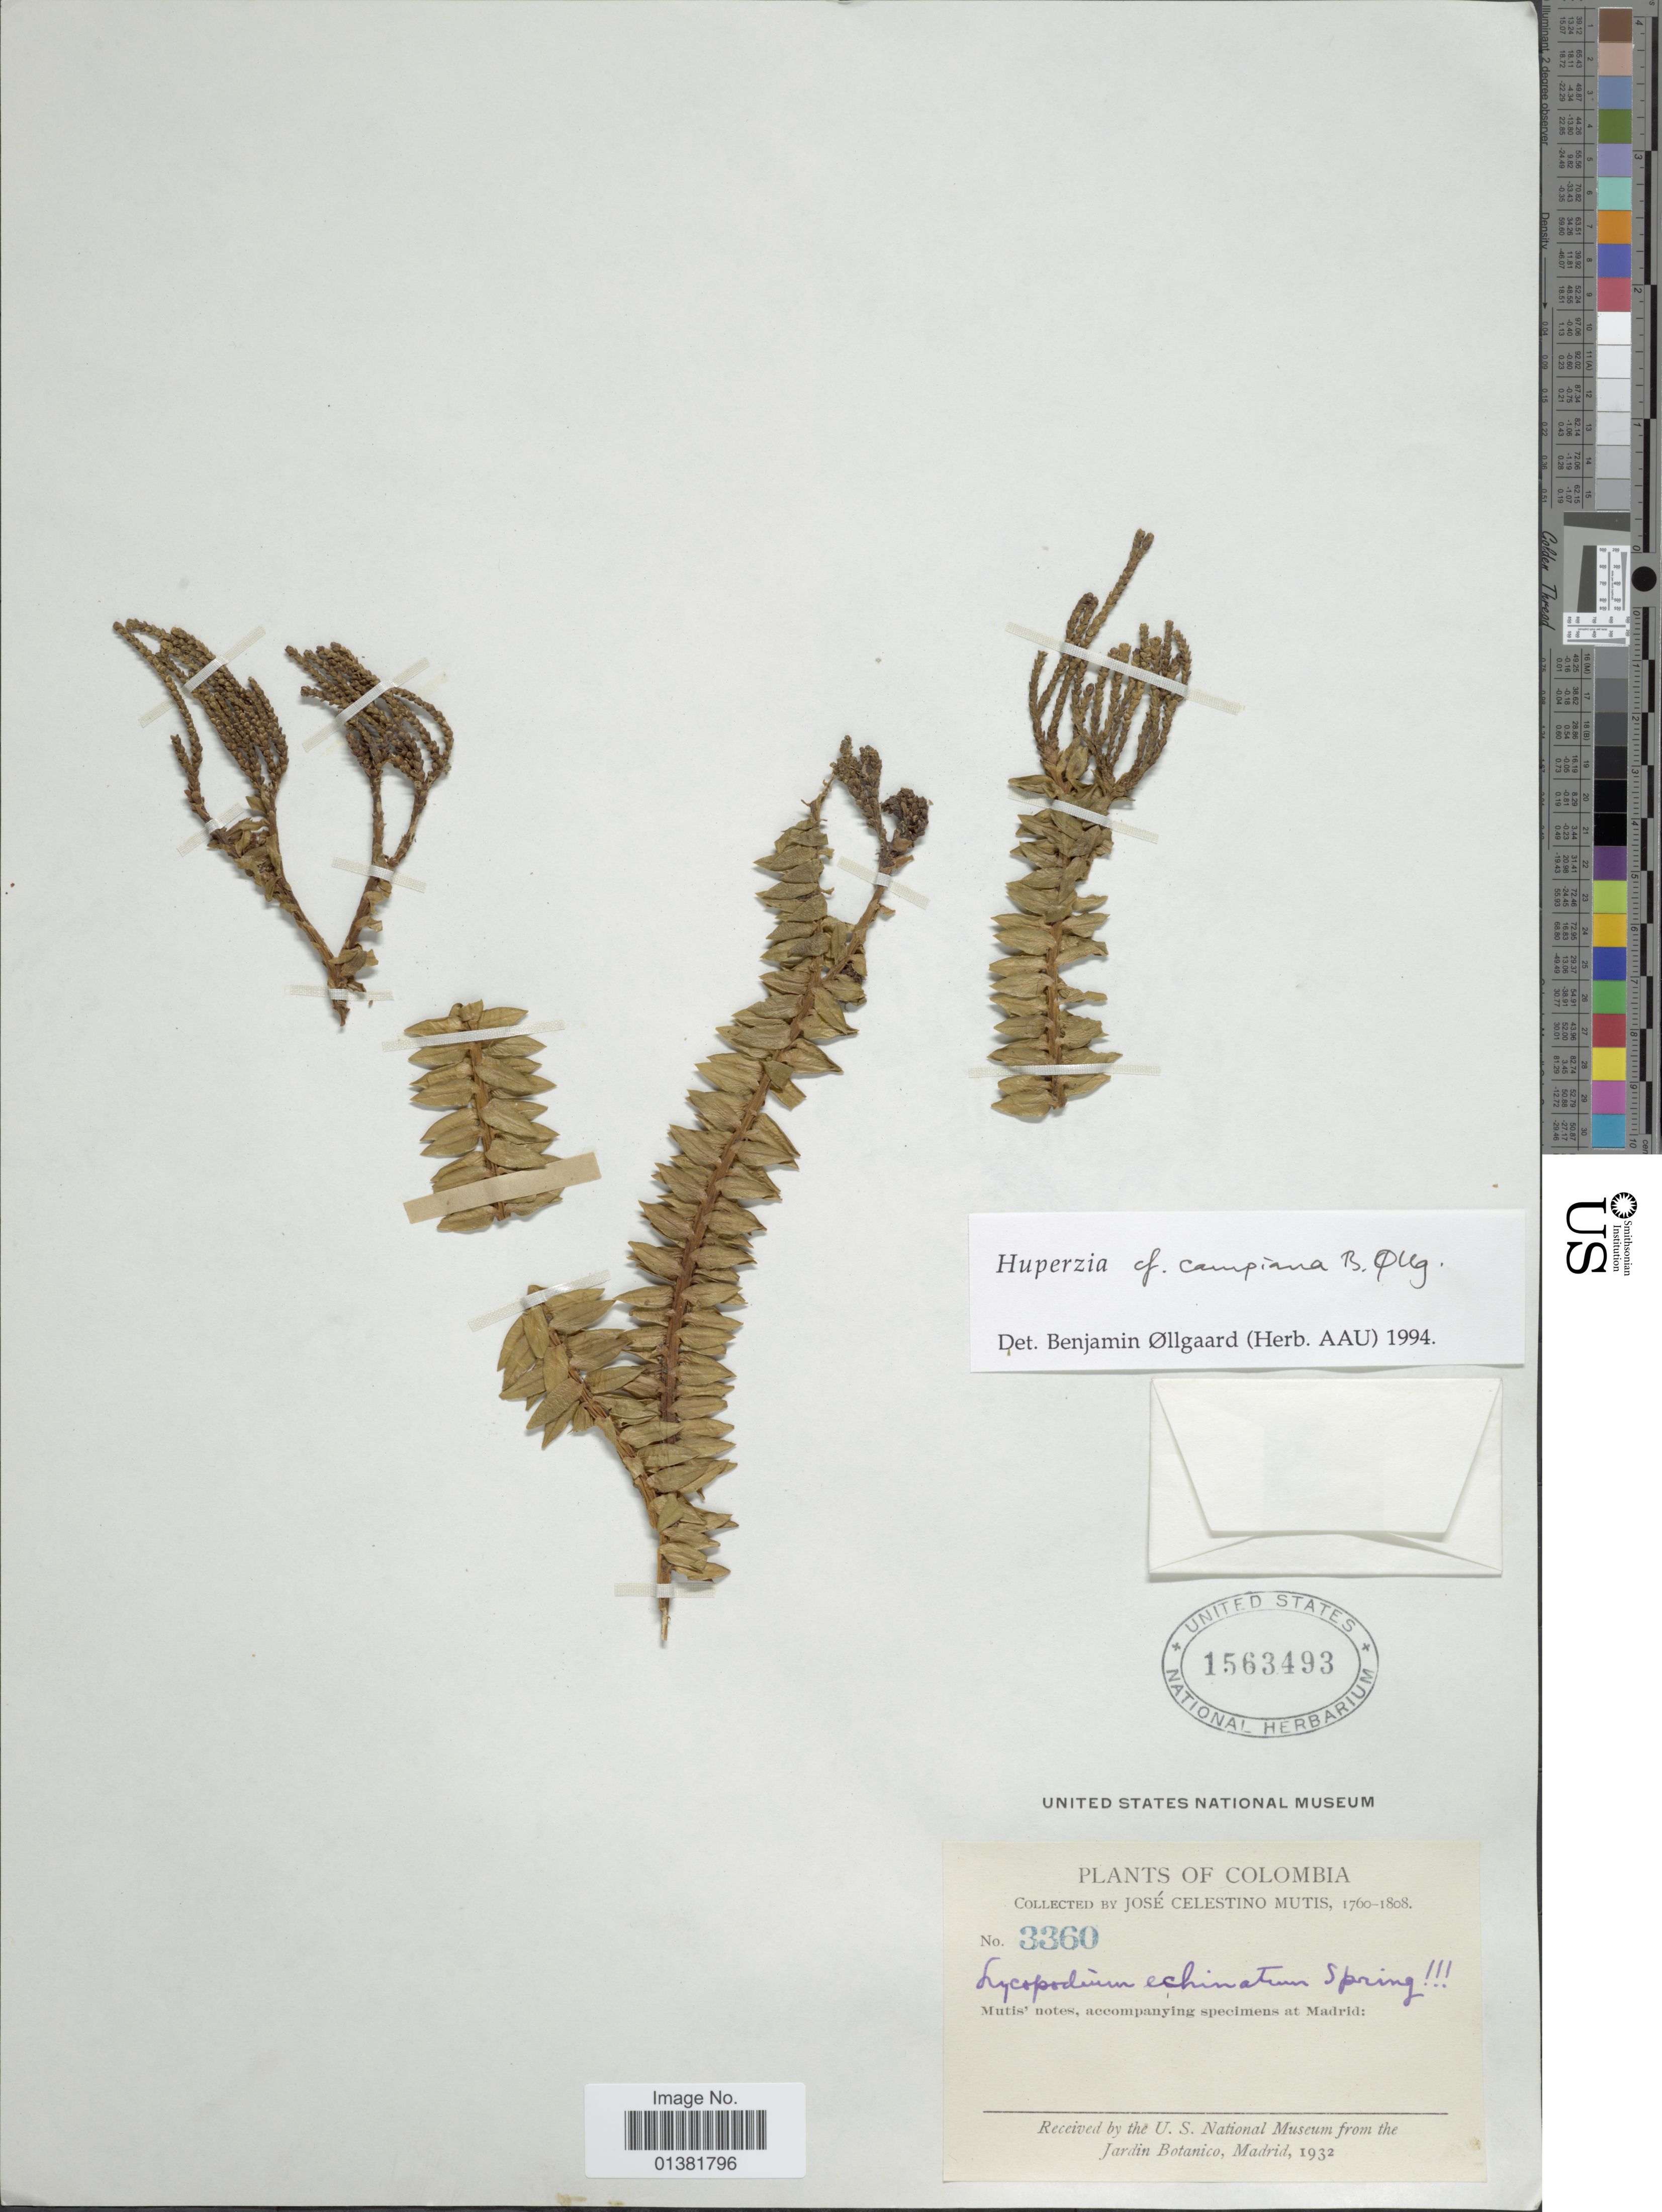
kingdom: Plantae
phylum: Tracheophyta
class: Lycopodiopsida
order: Lycopodiales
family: Lycopodiaceae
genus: Phlegmariurus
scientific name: Phlegmariurus campianus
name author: (B. Øllg.) B. Øllg.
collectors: J. C. B. Mutis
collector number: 3360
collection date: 1760/1808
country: Colombia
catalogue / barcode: US 1563493